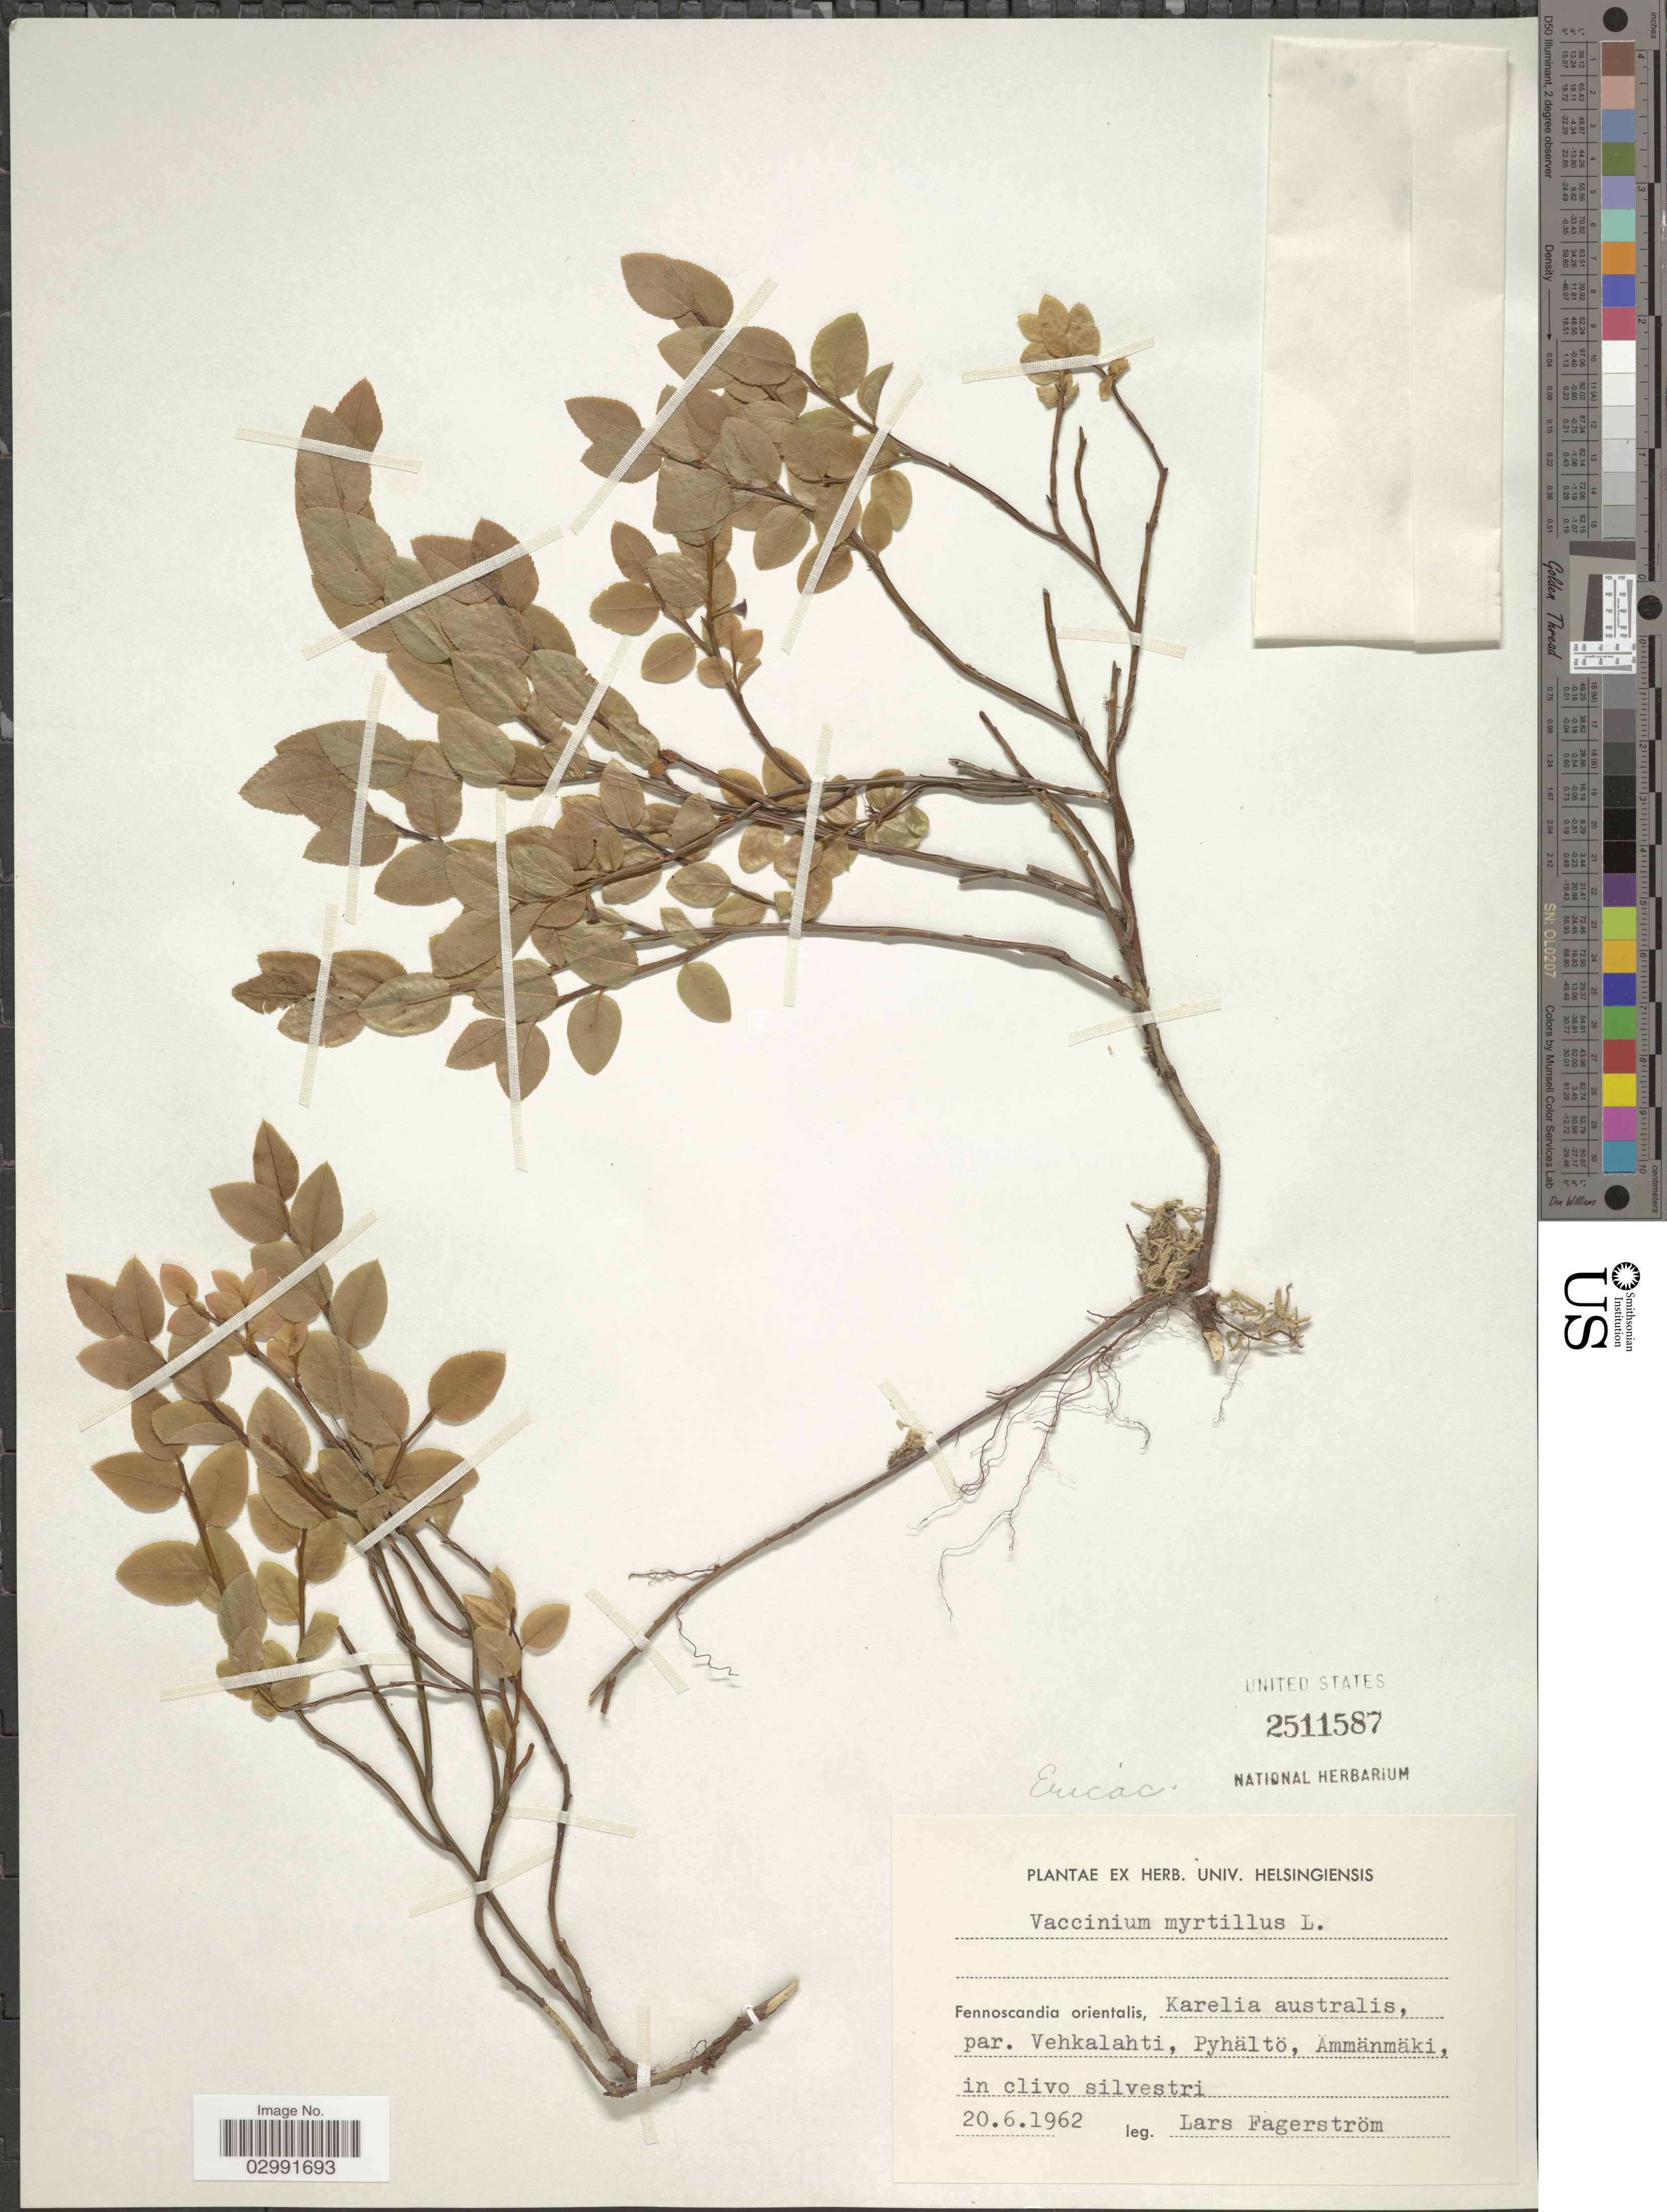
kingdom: Plantae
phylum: Tracheophyta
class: Magnoliopsida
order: Ericales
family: Ericaceae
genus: Vaccinium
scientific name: Vaccinium myrtillus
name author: L.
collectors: L. Fagerstrom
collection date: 1962-06-20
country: Finland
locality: Fennoscandia orientalis, Karelia australis, par. Vehkalahti, Pyhältö, Ammänmäki, in clivo silvestri.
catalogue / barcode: US 2511587